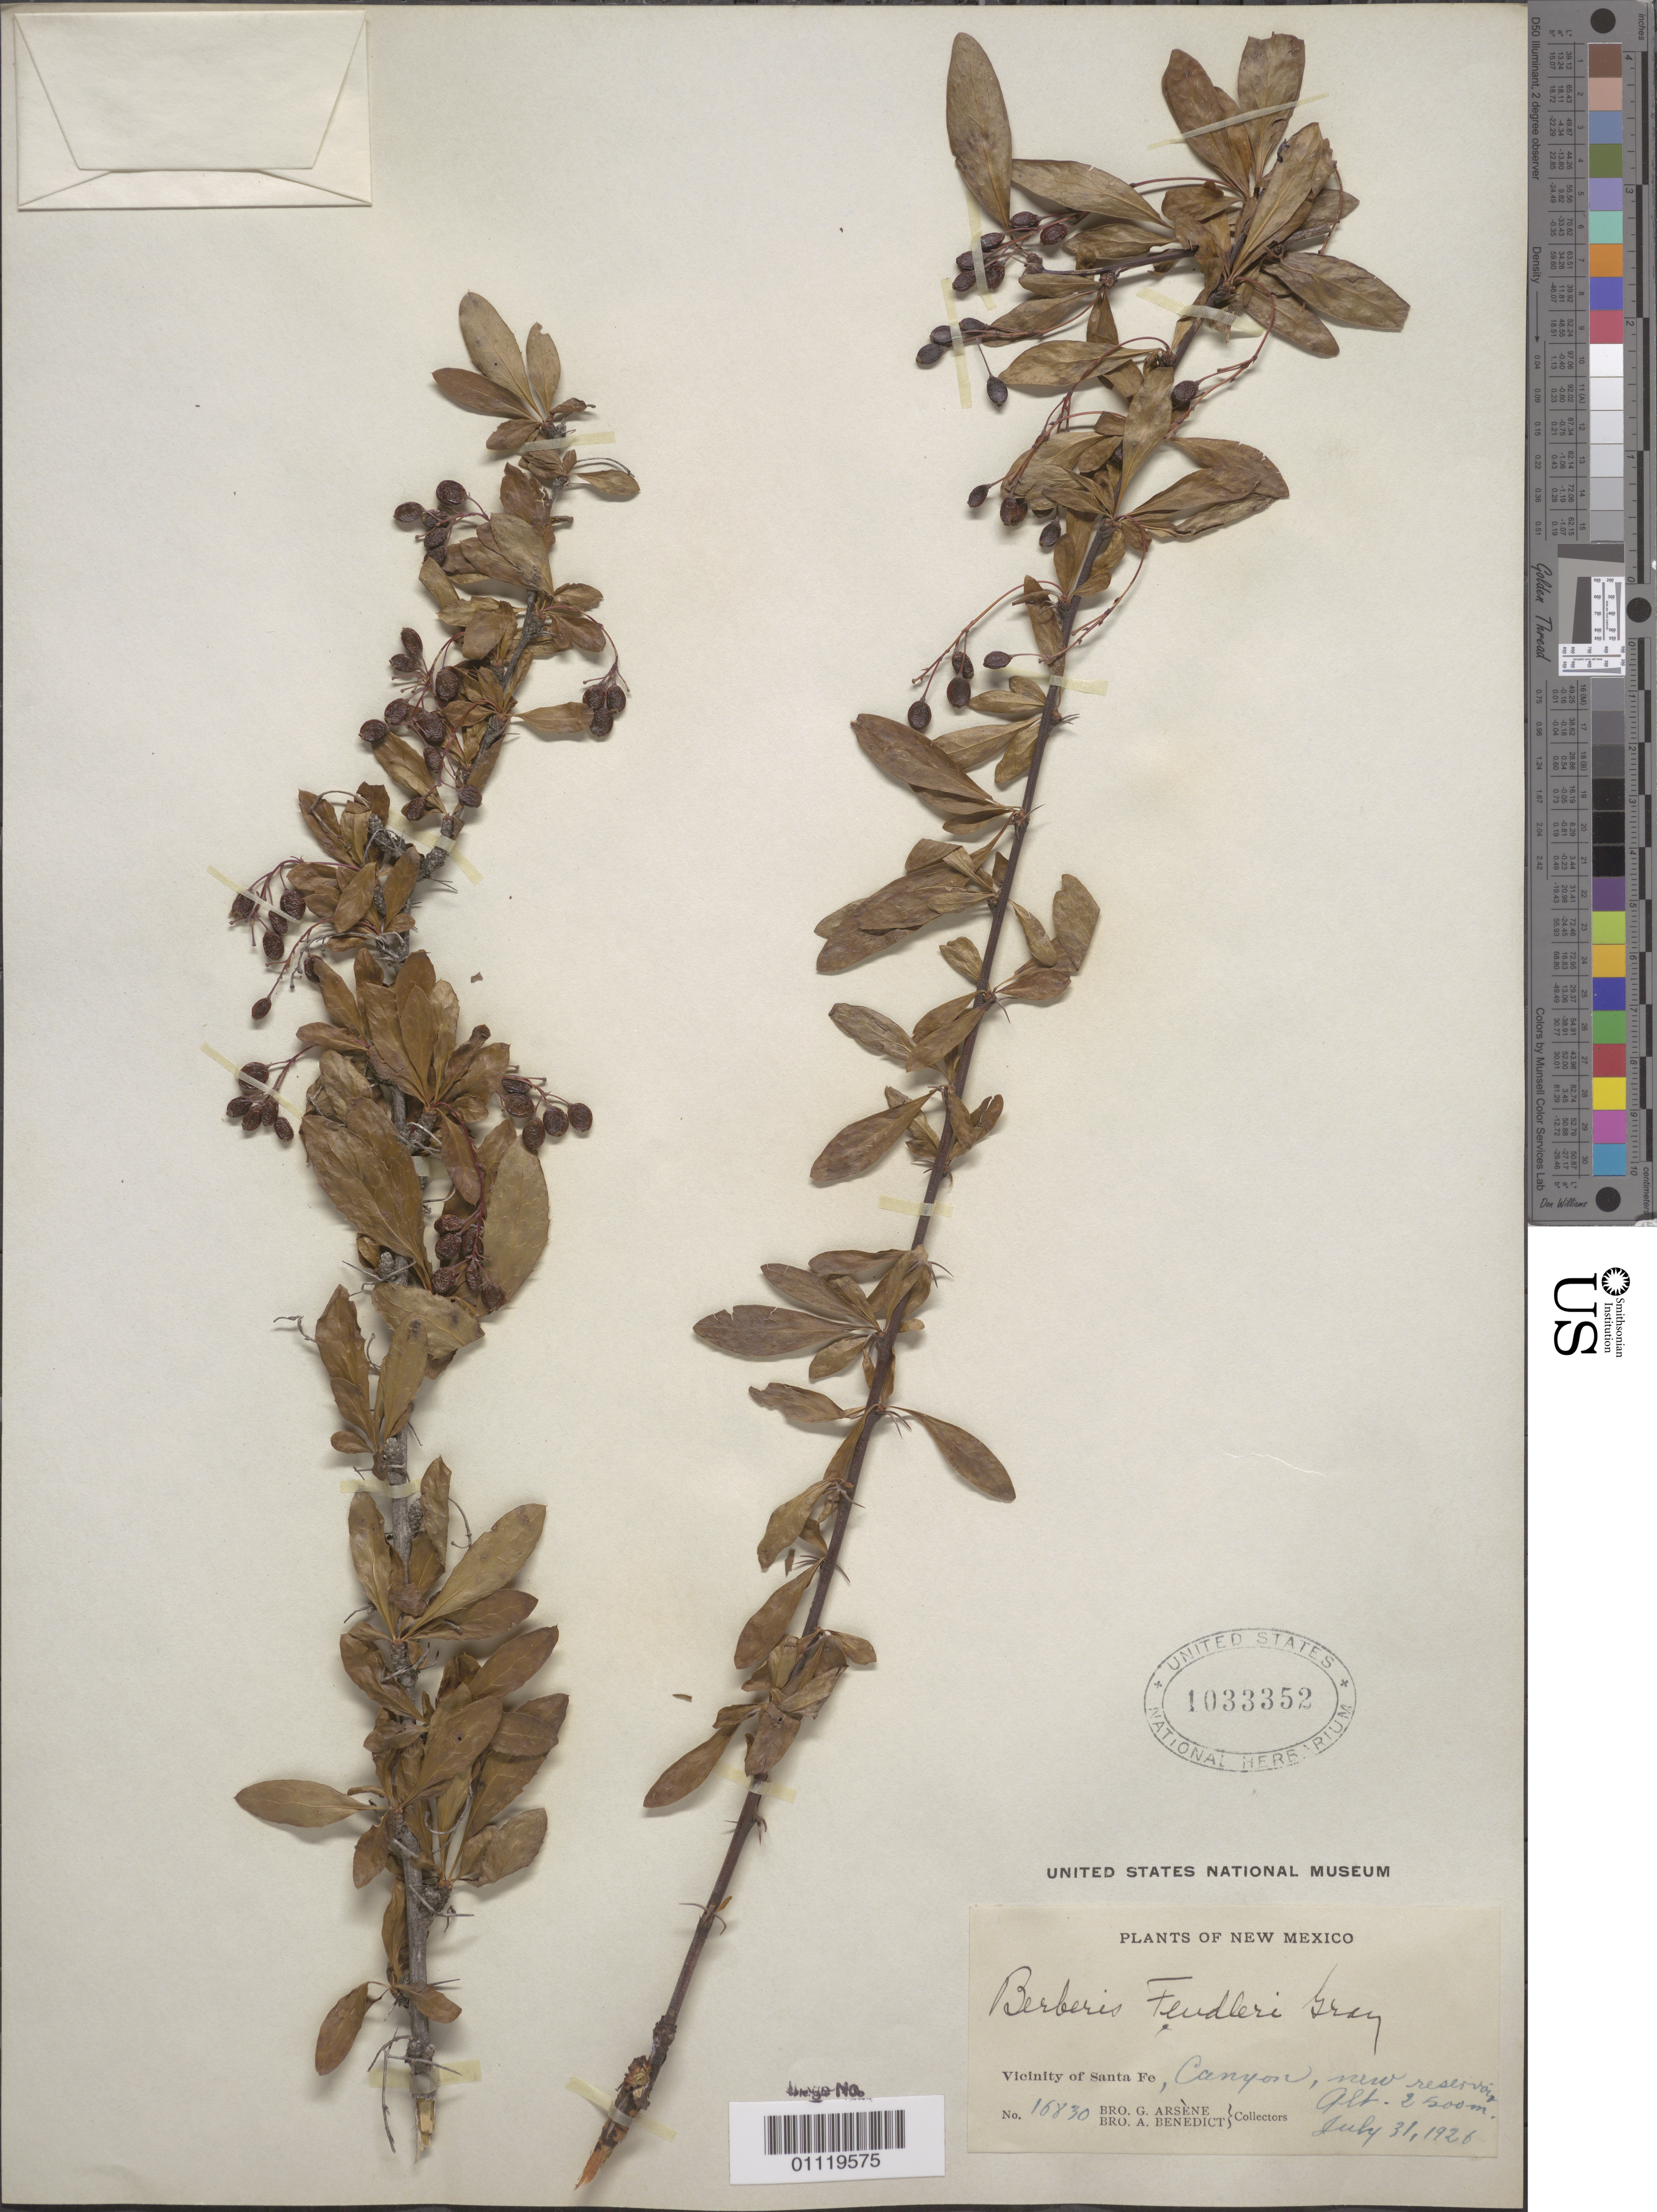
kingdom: Plantae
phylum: Tracheophyta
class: Magnoliopsida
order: Ranunculales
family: Berberidaceae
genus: Berberis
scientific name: Berberis fendleri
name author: A. Gray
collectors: Bro. G. Arsène & Bro. Benedict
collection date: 1926-07-31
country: United States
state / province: New Mexico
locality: Vicinity of Santa Fe, canyon, new reservoir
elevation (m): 2500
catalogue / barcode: US 1033352